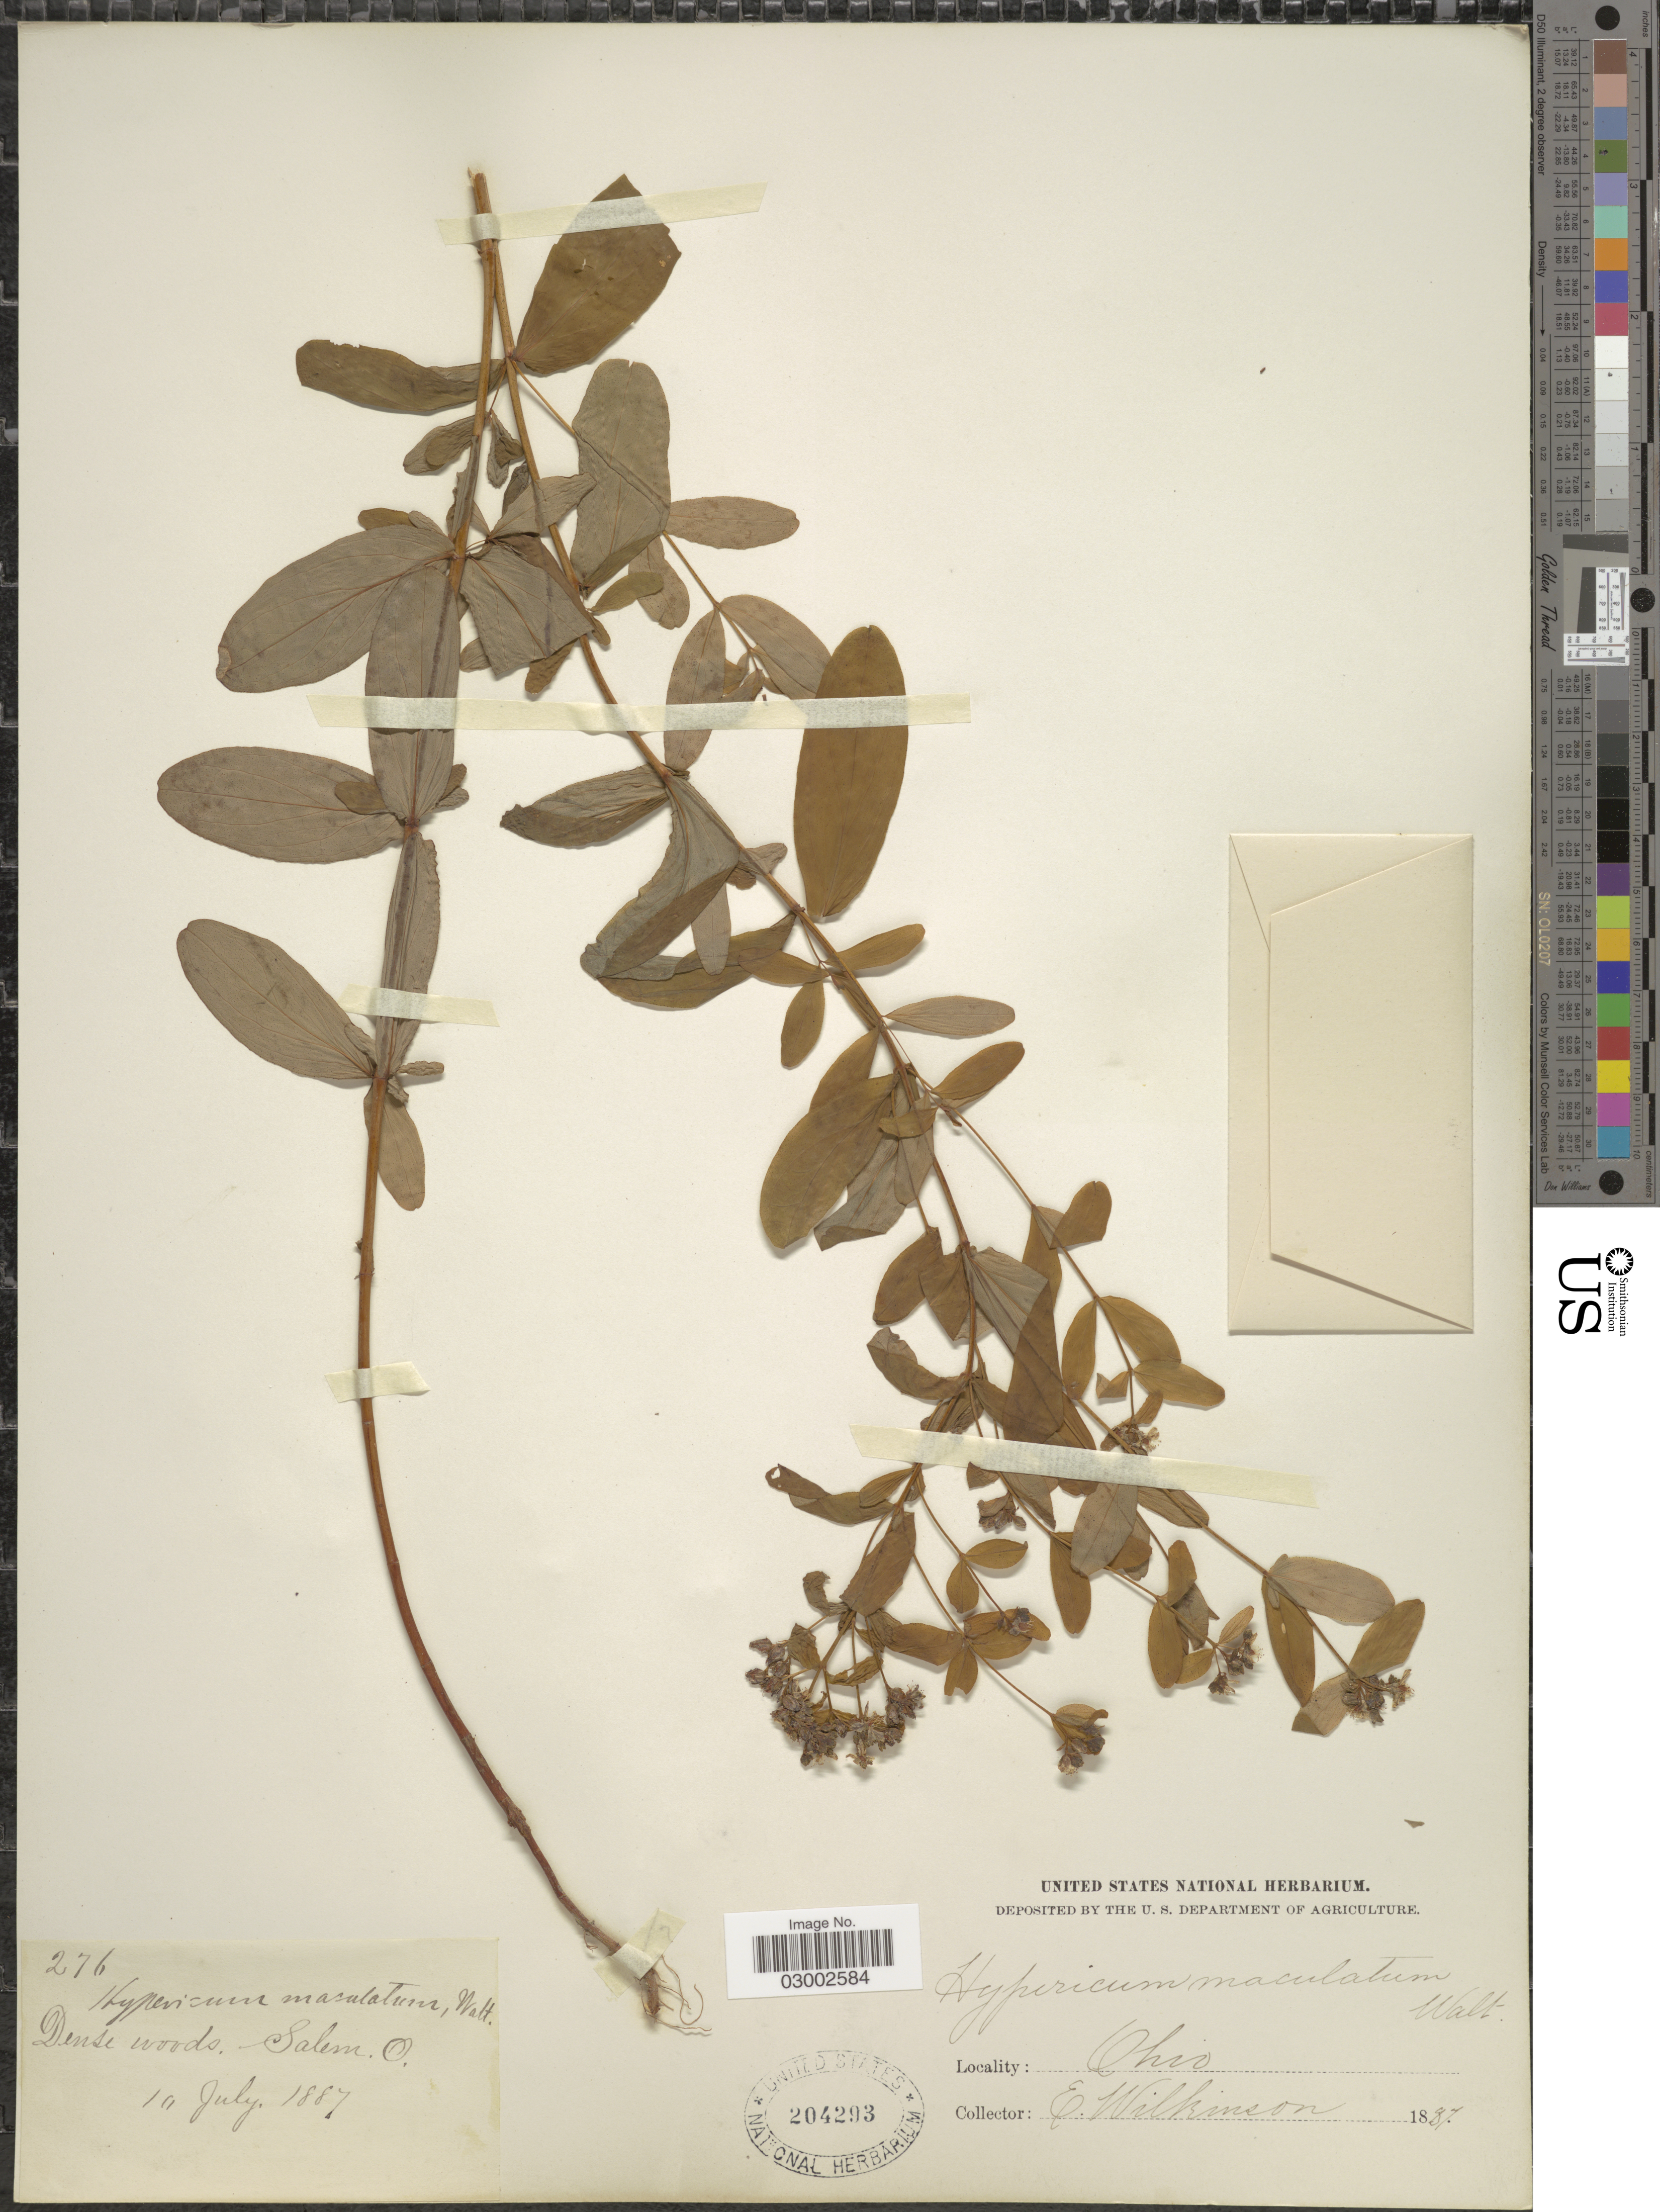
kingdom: Plantae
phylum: Tracheophyta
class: Magnoliopsida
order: Malpighiales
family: Hypericaceae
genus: Hypericum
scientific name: Hypericum punctatum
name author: Lam.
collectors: E. Wilkinson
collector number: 276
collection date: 1887-07-10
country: United States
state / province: Ohio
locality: Salem.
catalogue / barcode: US 204293